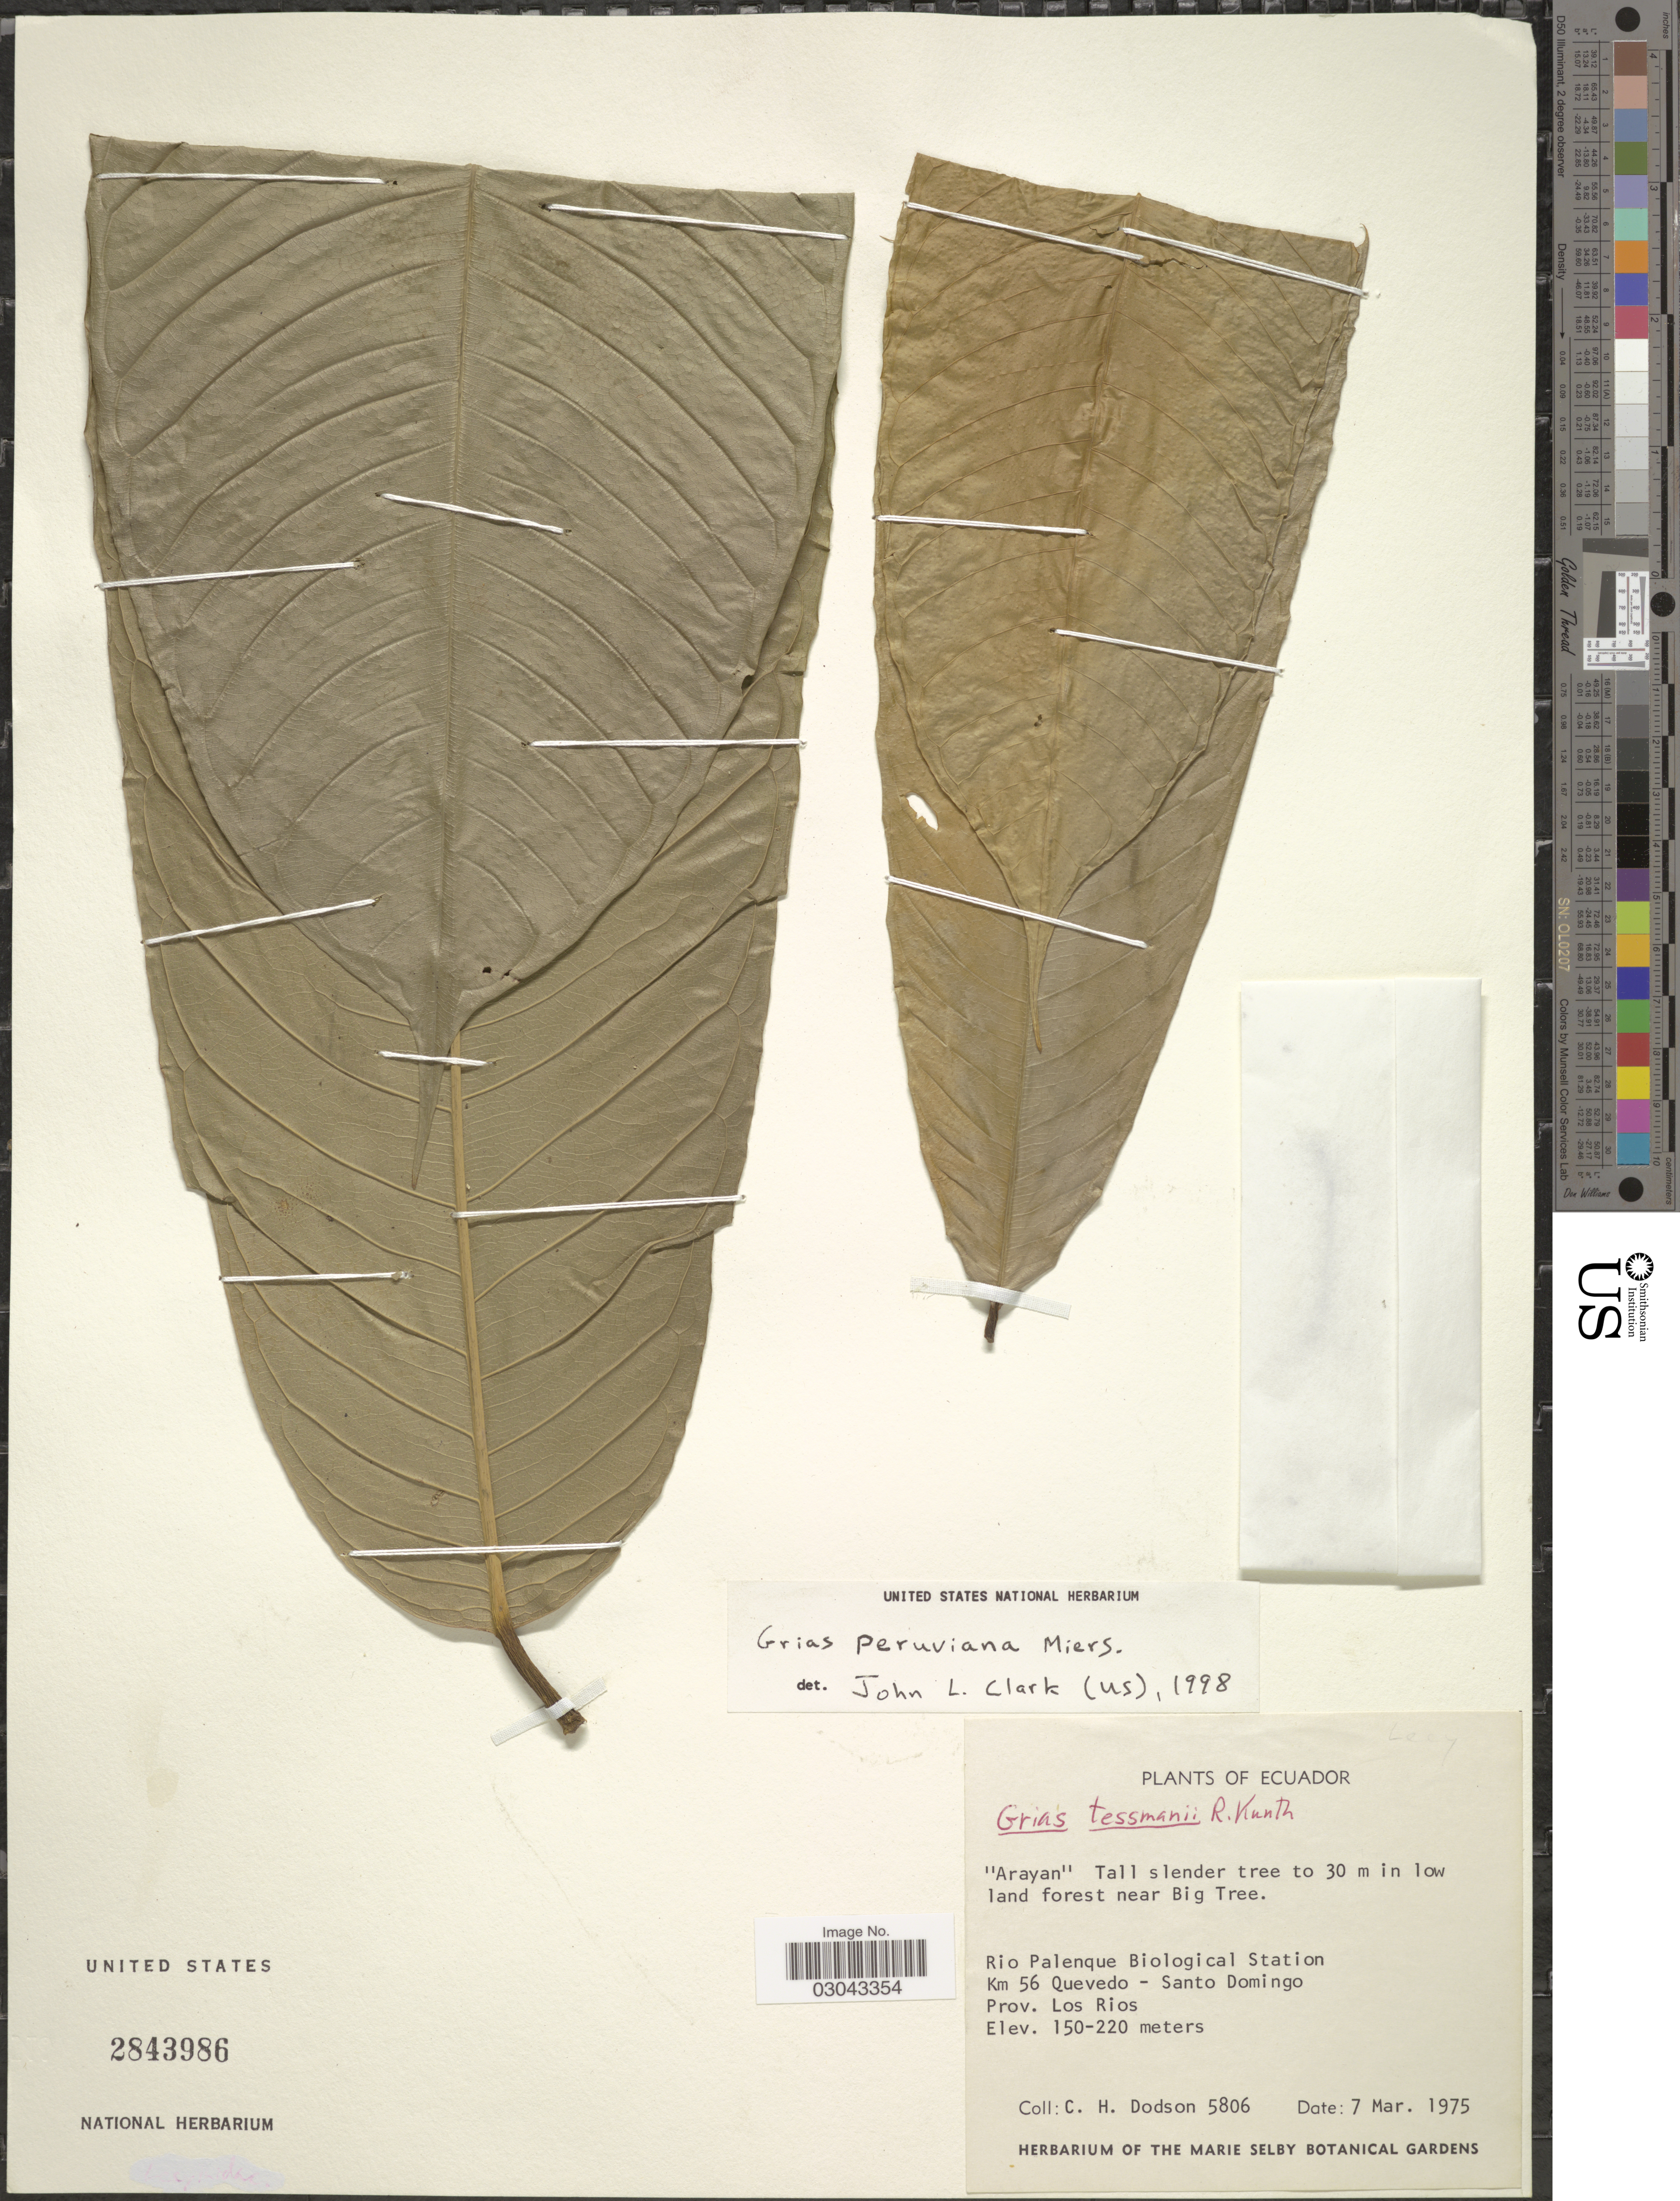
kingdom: Plantae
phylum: Tracheophyta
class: Magnoliopsida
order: Ericales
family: Lecythidaceae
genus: Grias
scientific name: Grias peruviana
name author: Miers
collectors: C. H. Dodson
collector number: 5806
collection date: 1975-03-07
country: Ecuador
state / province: Los Ríos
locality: Rio Palenque Biological Station, Km 56 Quevedo - Santo Domingo.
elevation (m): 150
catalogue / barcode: US 2843986